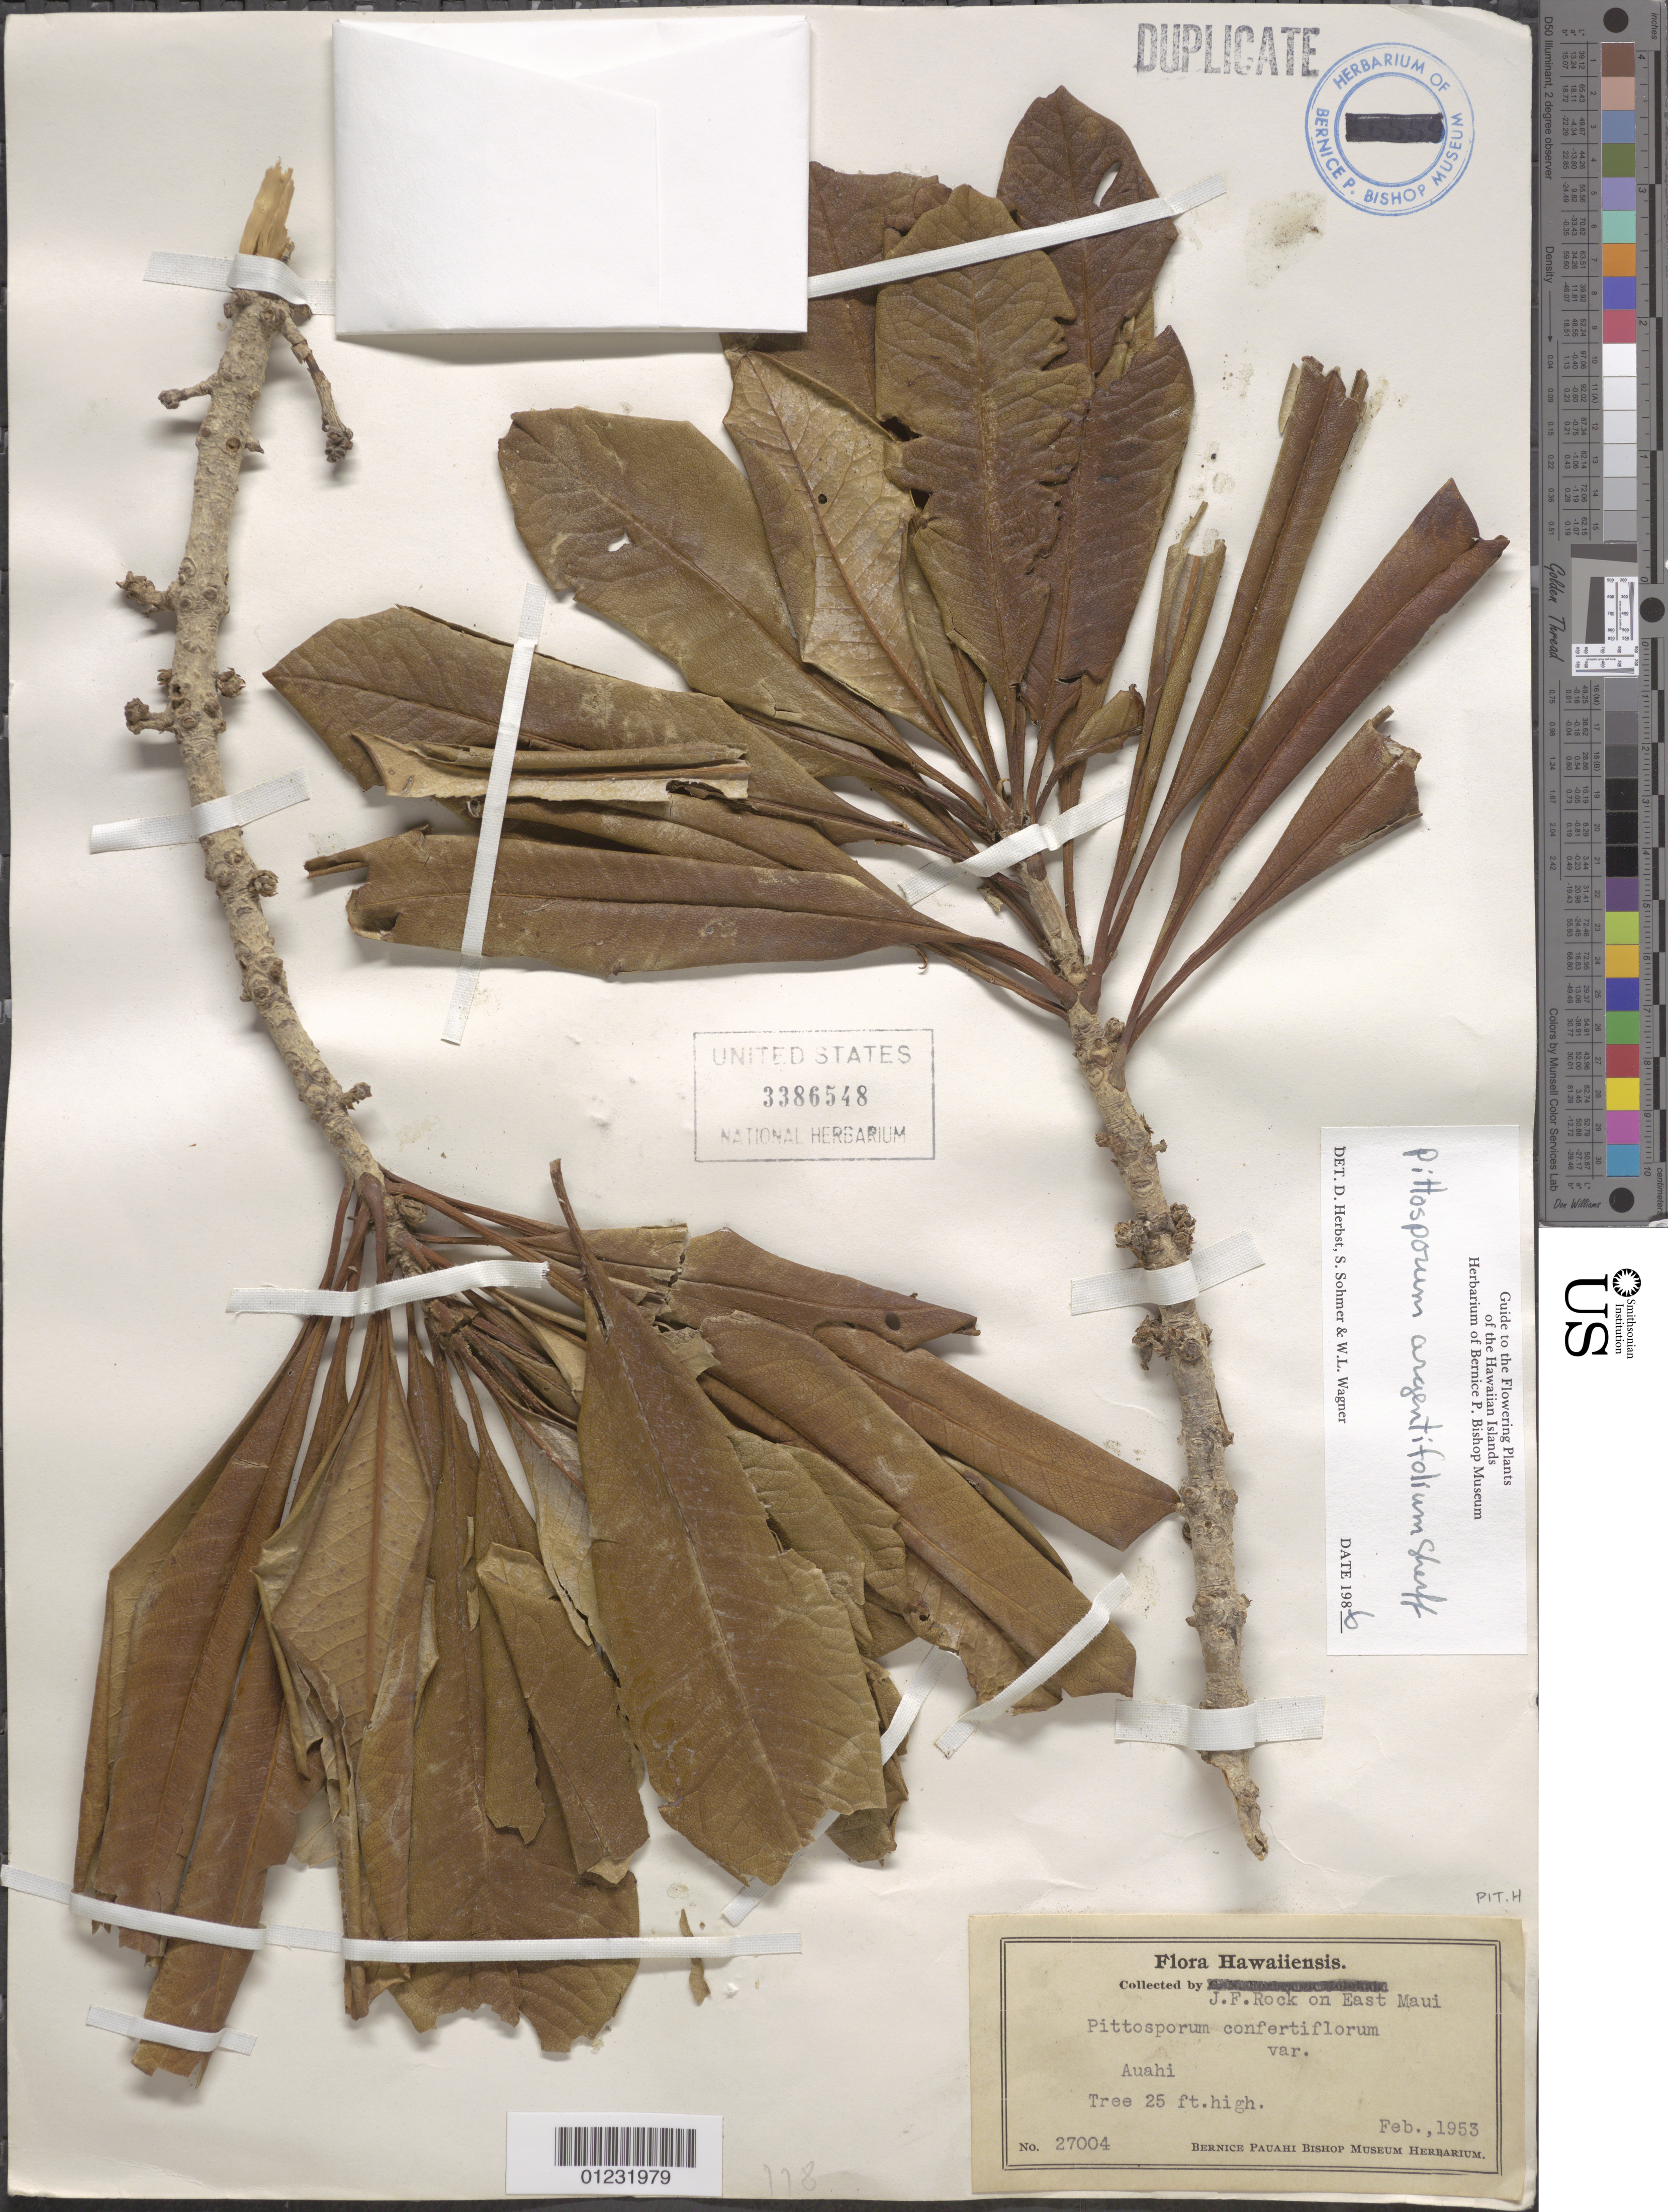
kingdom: Plantae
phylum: Tracheophyta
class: Magnoliopsida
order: Apiales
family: Pittosporaceae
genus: Pittosporum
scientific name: Pittosporum argentifolium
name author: Sherff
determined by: Herbst, D. R.; Sohmer, S. H.; Wagner, W. L.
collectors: J. F. Rock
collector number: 27004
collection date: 1953-02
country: United States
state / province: Hawaii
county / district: Hawaii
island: Hawaii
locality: Auahi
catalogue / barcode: US 3386548